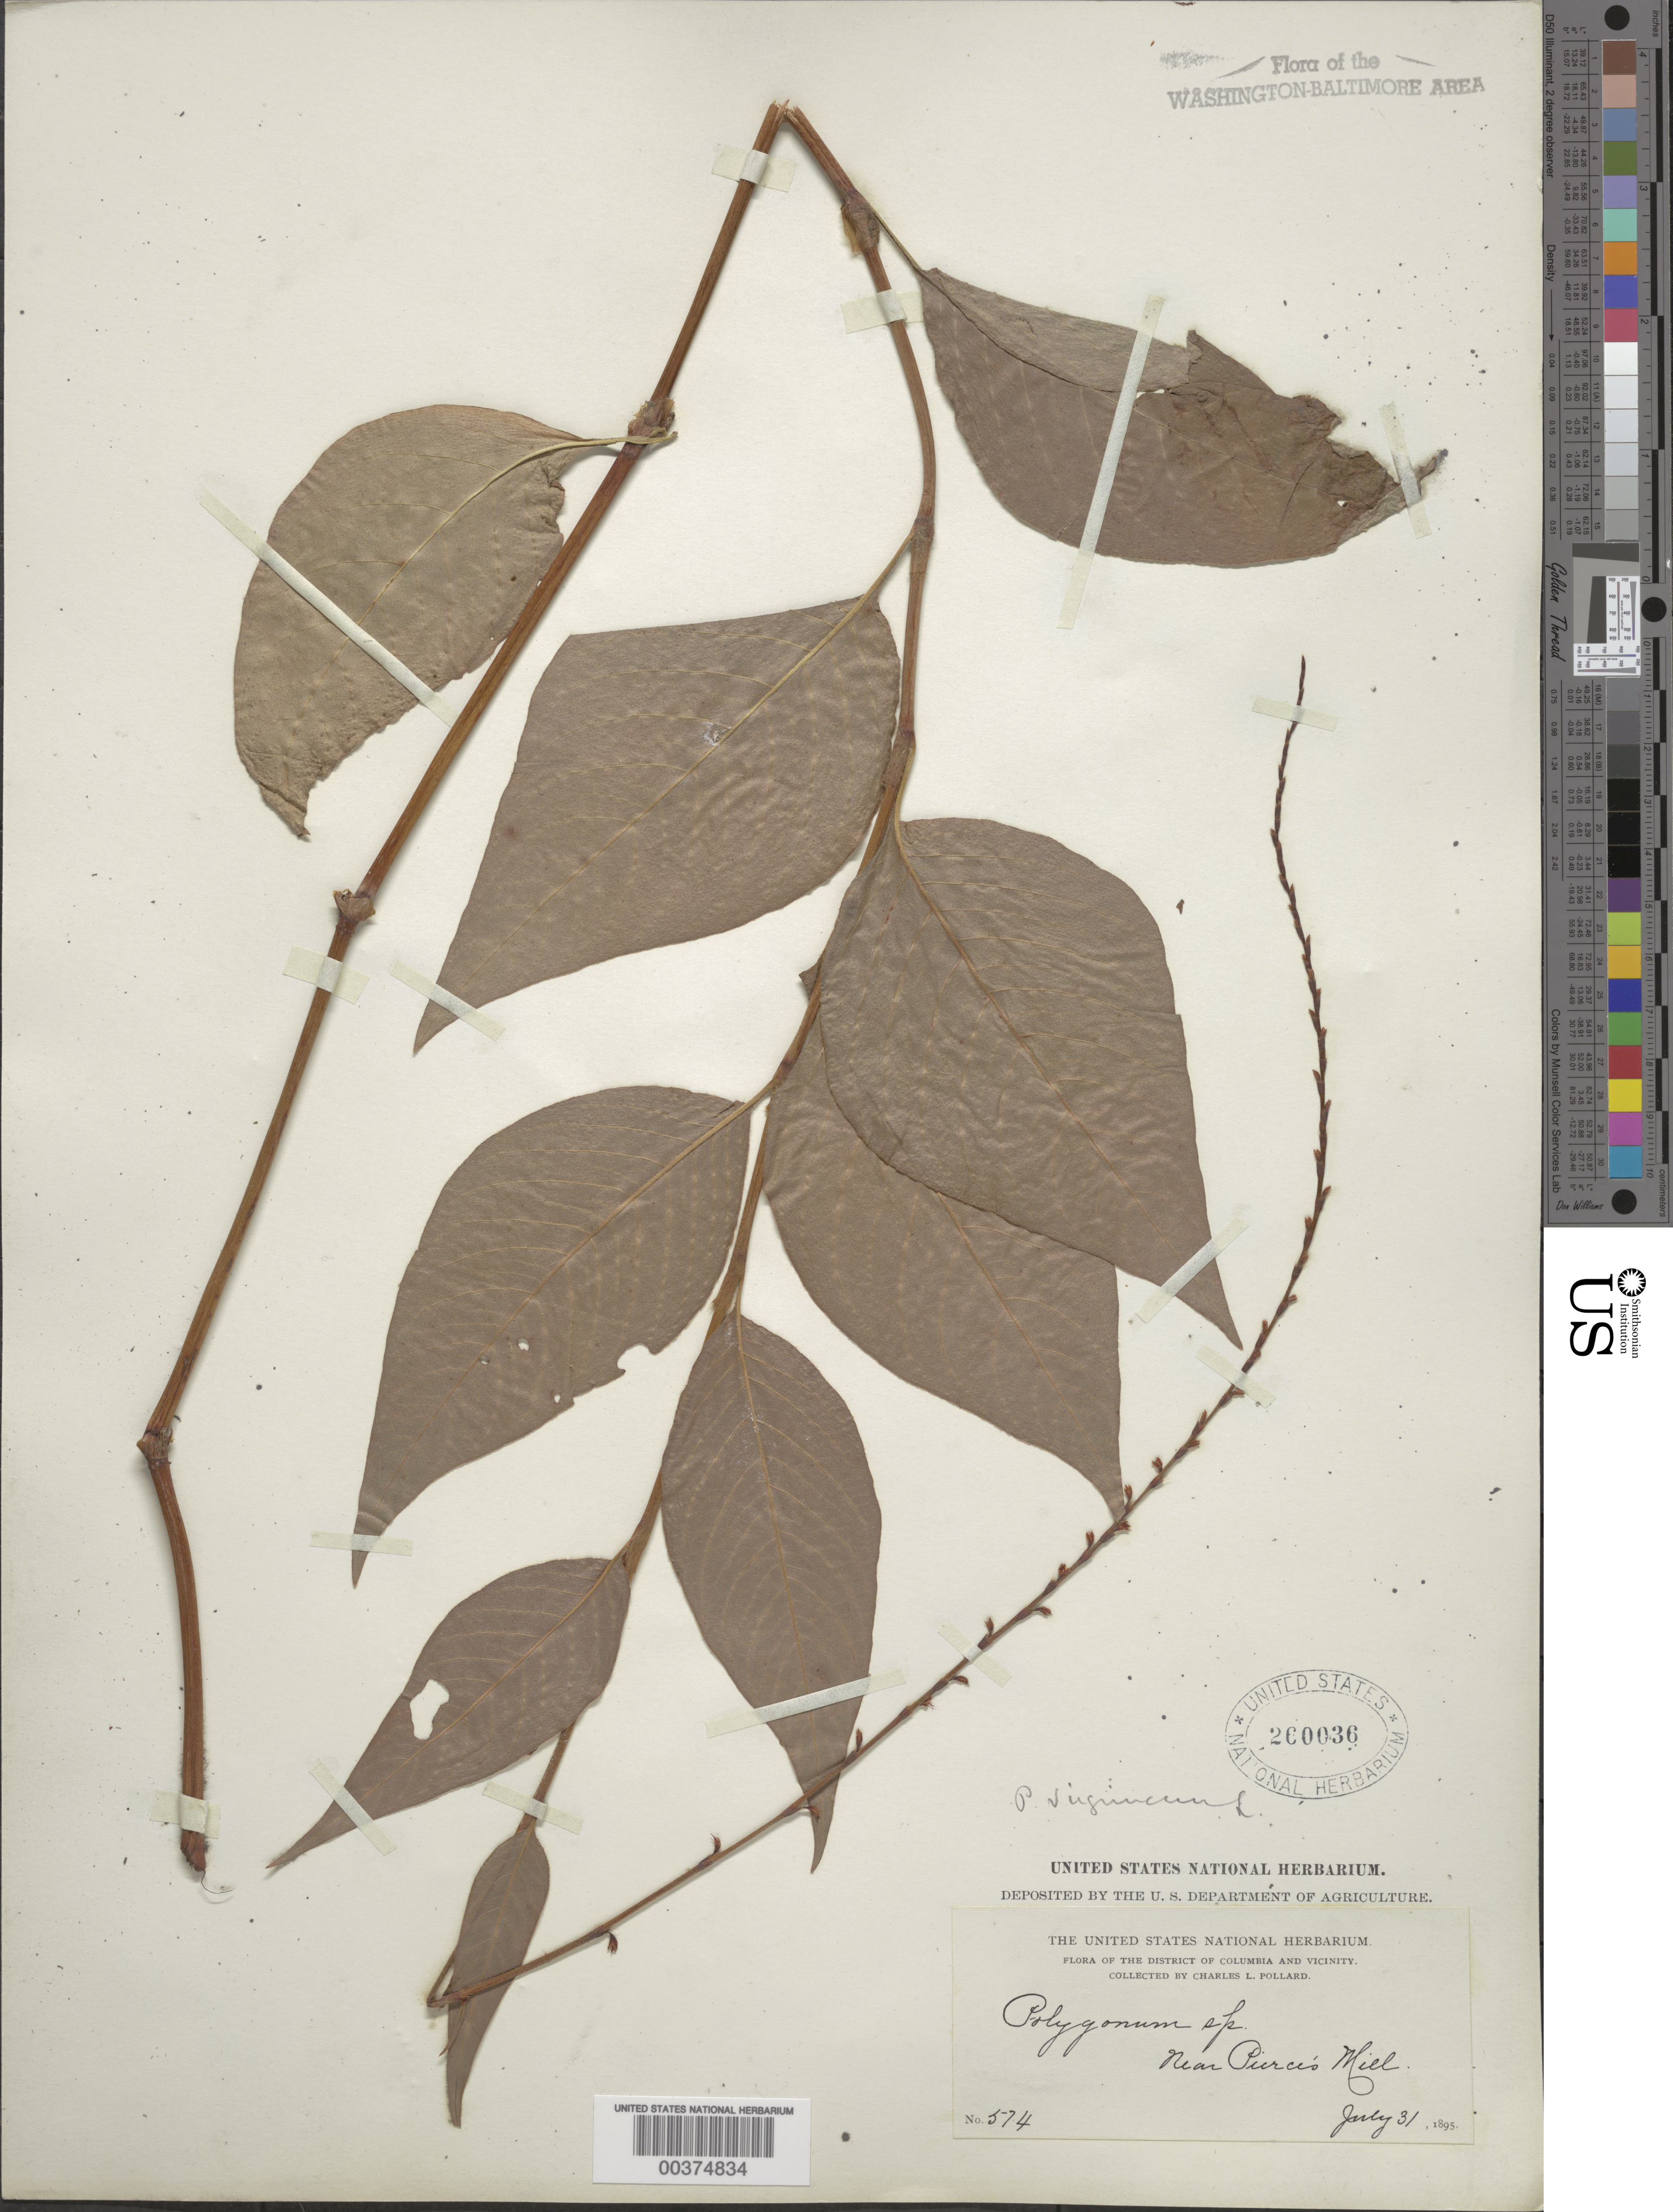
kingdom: Plantae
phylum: Tracheophyta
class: Magnoliopsida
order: Caryophyllales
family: Polygonaceae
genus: Persicaria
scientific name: Persicaria virginiana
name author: (L.) Gaertn.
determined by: Atha, D. E.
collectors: C. L. Pollard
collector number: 574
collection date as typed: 31 Jul 1895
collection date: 1895-07-31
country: United States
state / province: District of Columbia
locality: Pierce's Mill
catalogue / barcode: US 260036